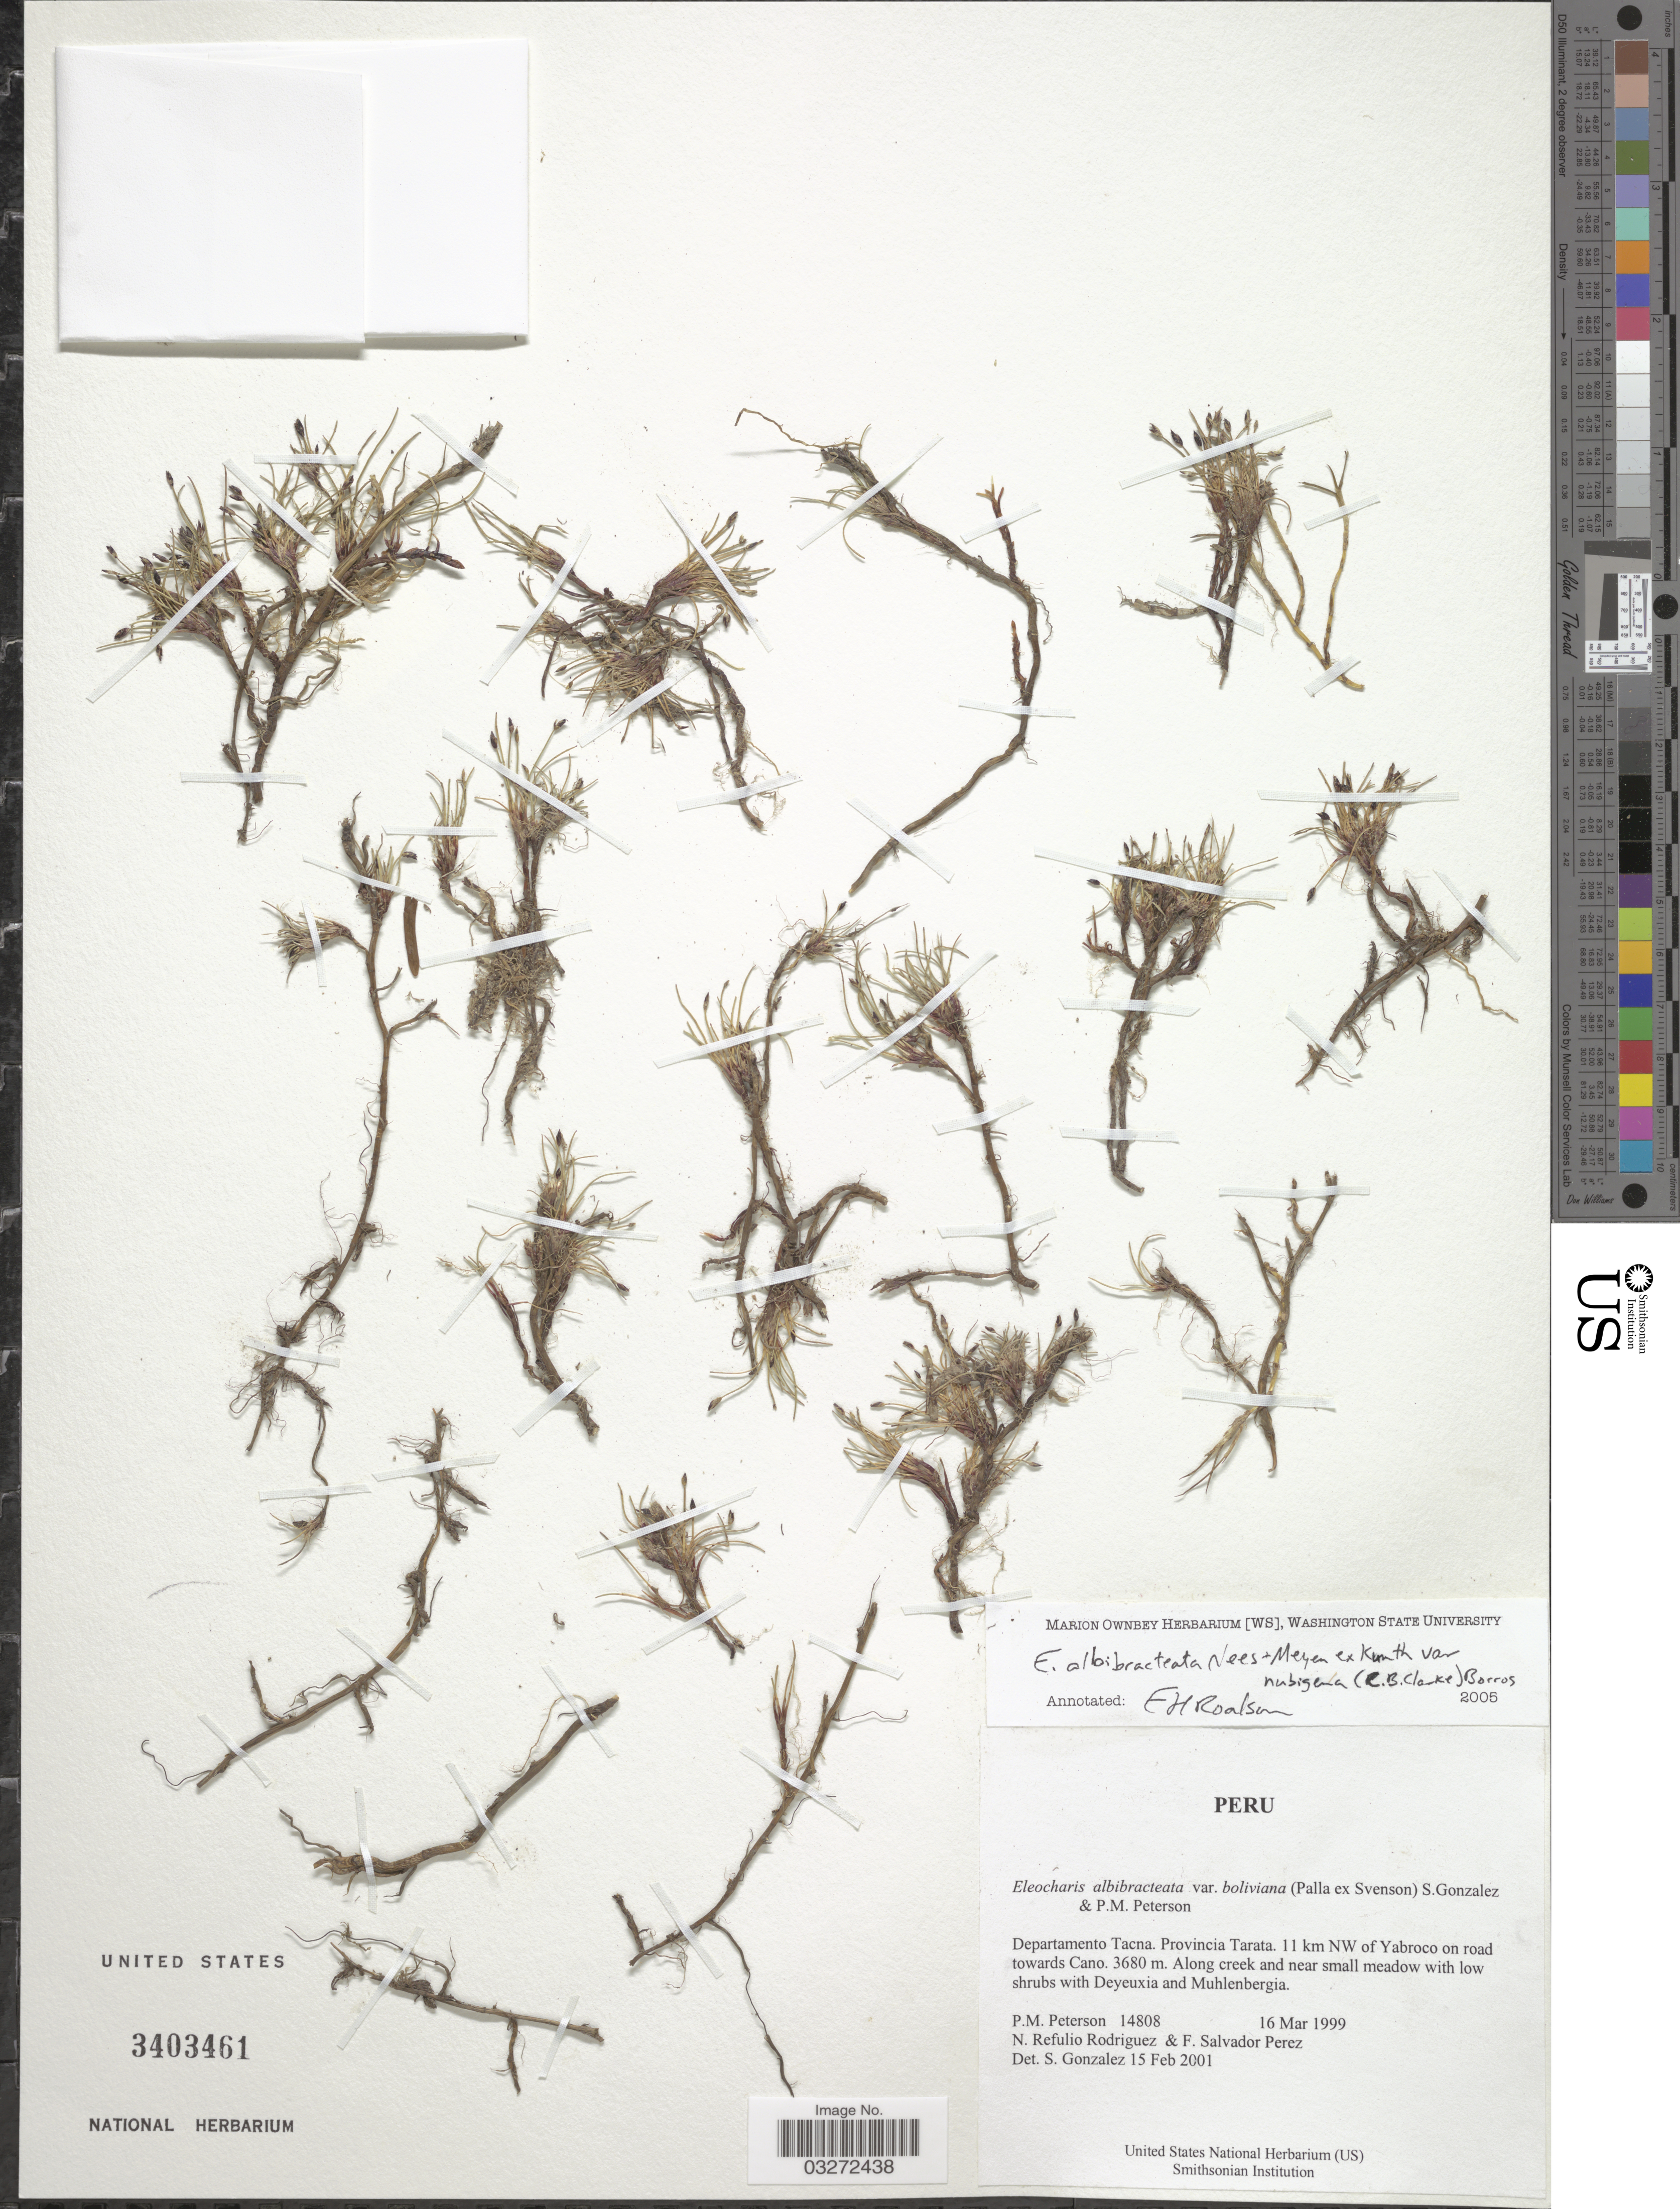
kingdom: Plantae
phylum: Tracheophyta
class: Liliopsida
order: Poales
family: Cyperaceae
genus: Eleocharis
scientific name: Eleocharis albibracteata var. nubigena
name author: (C.B. Clarke) Barros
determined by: Roalson, E. H.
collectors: P. M. Peterson, N. Refulio-Rodríguez & F. Salvador Perez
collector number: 14808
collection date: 1999-03-16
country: Peru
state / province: Tacna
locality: Departamento Tacna. Provincia Tarata. 11 km NW of Yabroco on road towards Cano.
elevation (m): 3680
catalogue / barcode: US 3403461